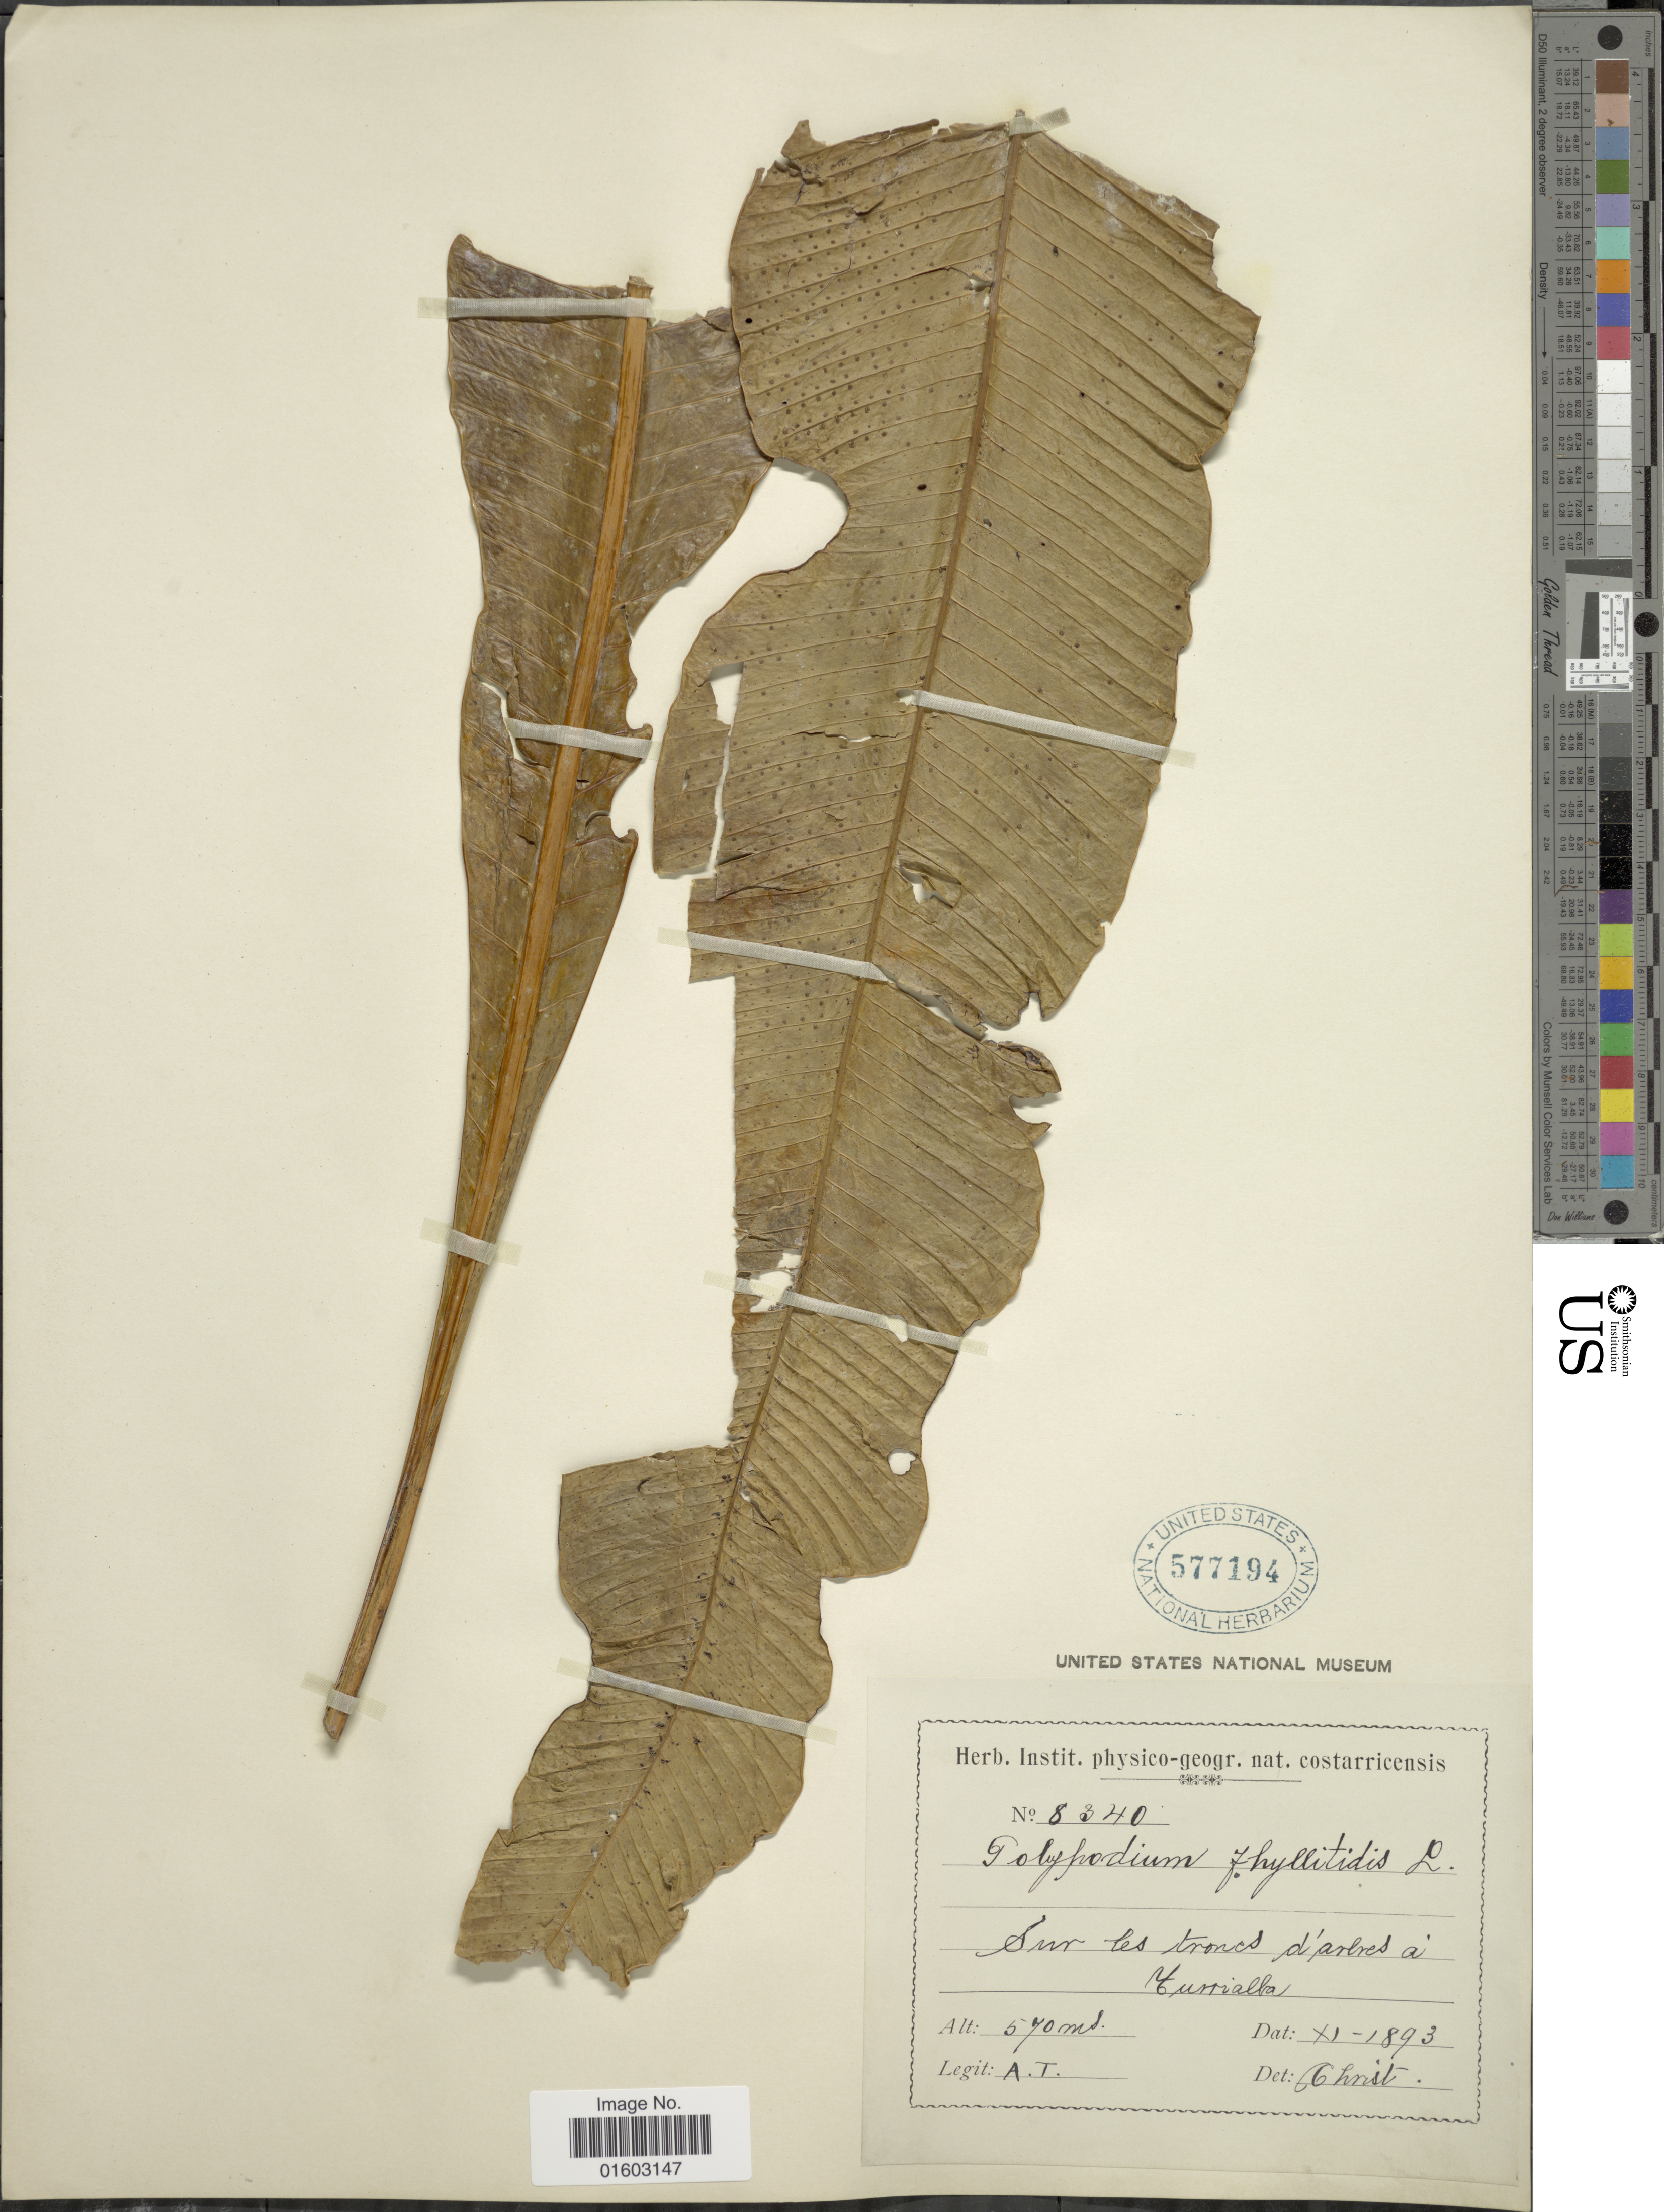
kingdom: Plantae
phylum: Tracheophyta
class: Polypodiopsida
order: Polypodiales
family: Polypodiaceae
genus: Campyloneurum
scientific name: Campyloneurum phyllitidis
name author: (L.) C. Presl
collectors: A. T.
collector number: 8340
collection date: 1893-11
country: Ecuador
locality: Sur les troncs d'arbes a Gurrialba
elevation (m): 570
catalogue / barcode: US 577194